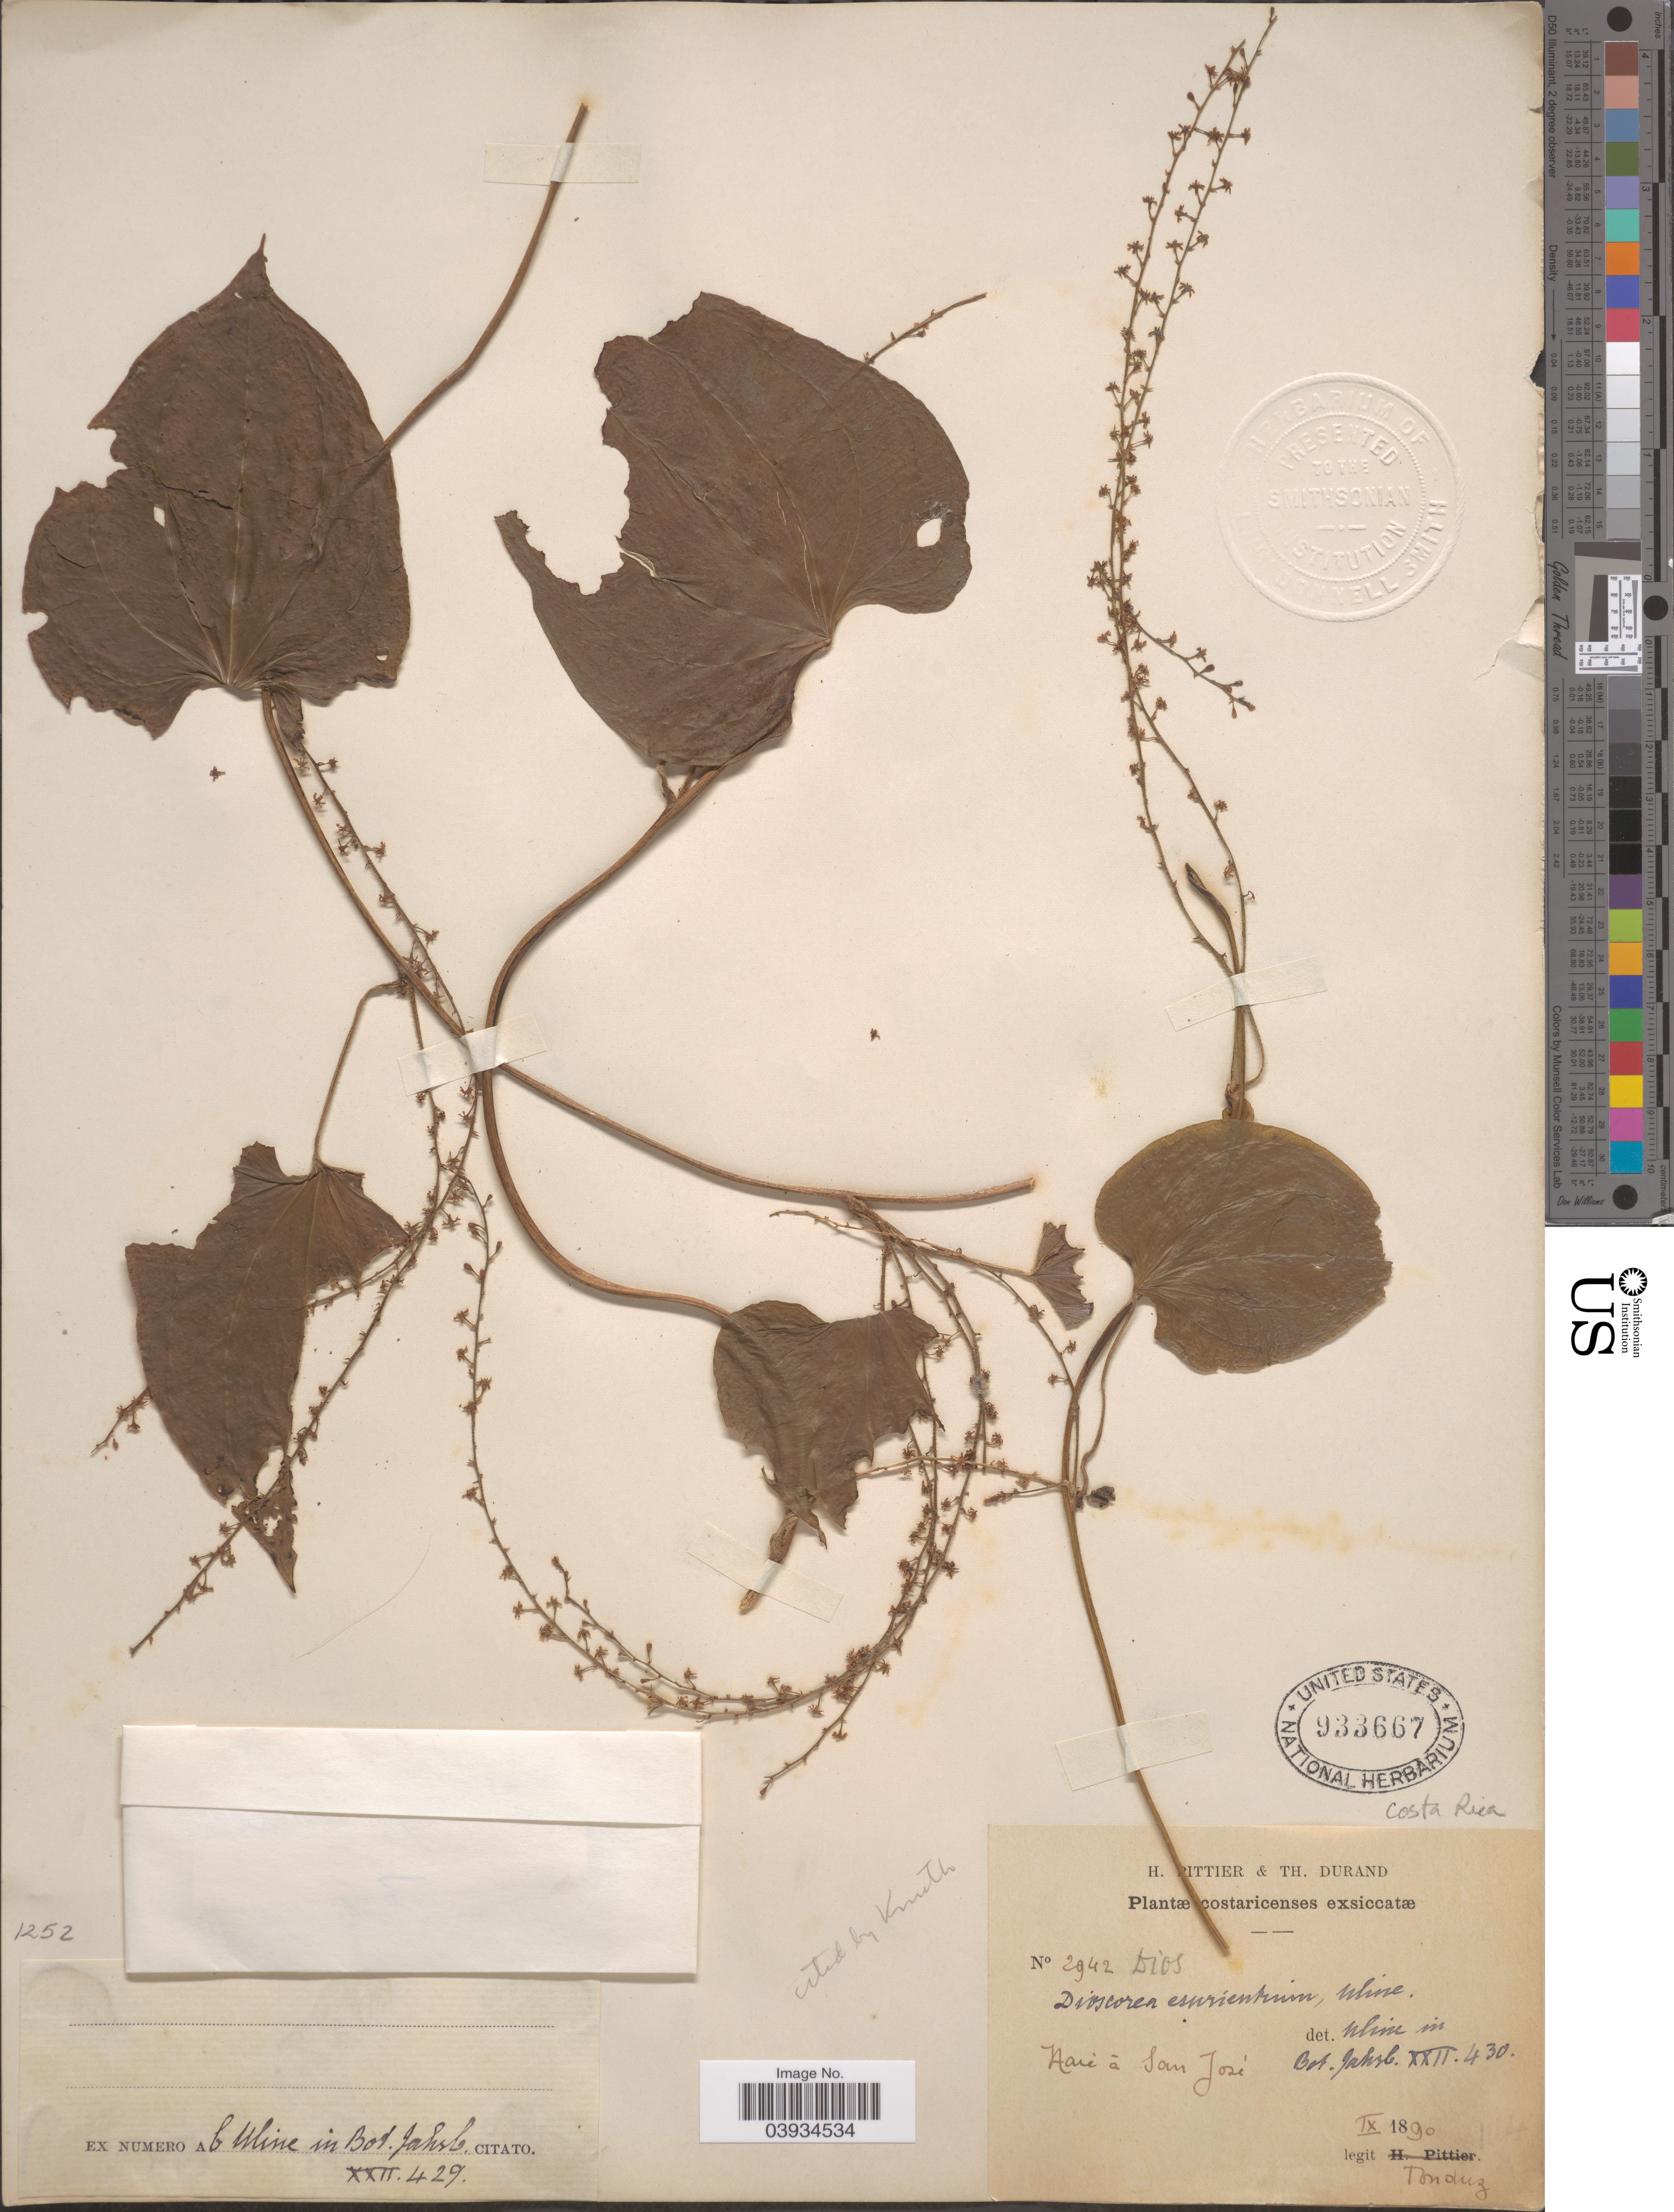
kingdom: Plantae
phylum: Tracheophyta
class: Liliopsida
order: Dioscoreales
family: Dioscoreaceae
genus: Dioscorea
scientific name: Dioscorea esurientium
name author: Uline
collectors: Tonduz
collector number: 2942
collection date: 1890-09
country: Costa Rica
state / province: San José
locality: Haie á San José.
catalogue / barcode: US 933667